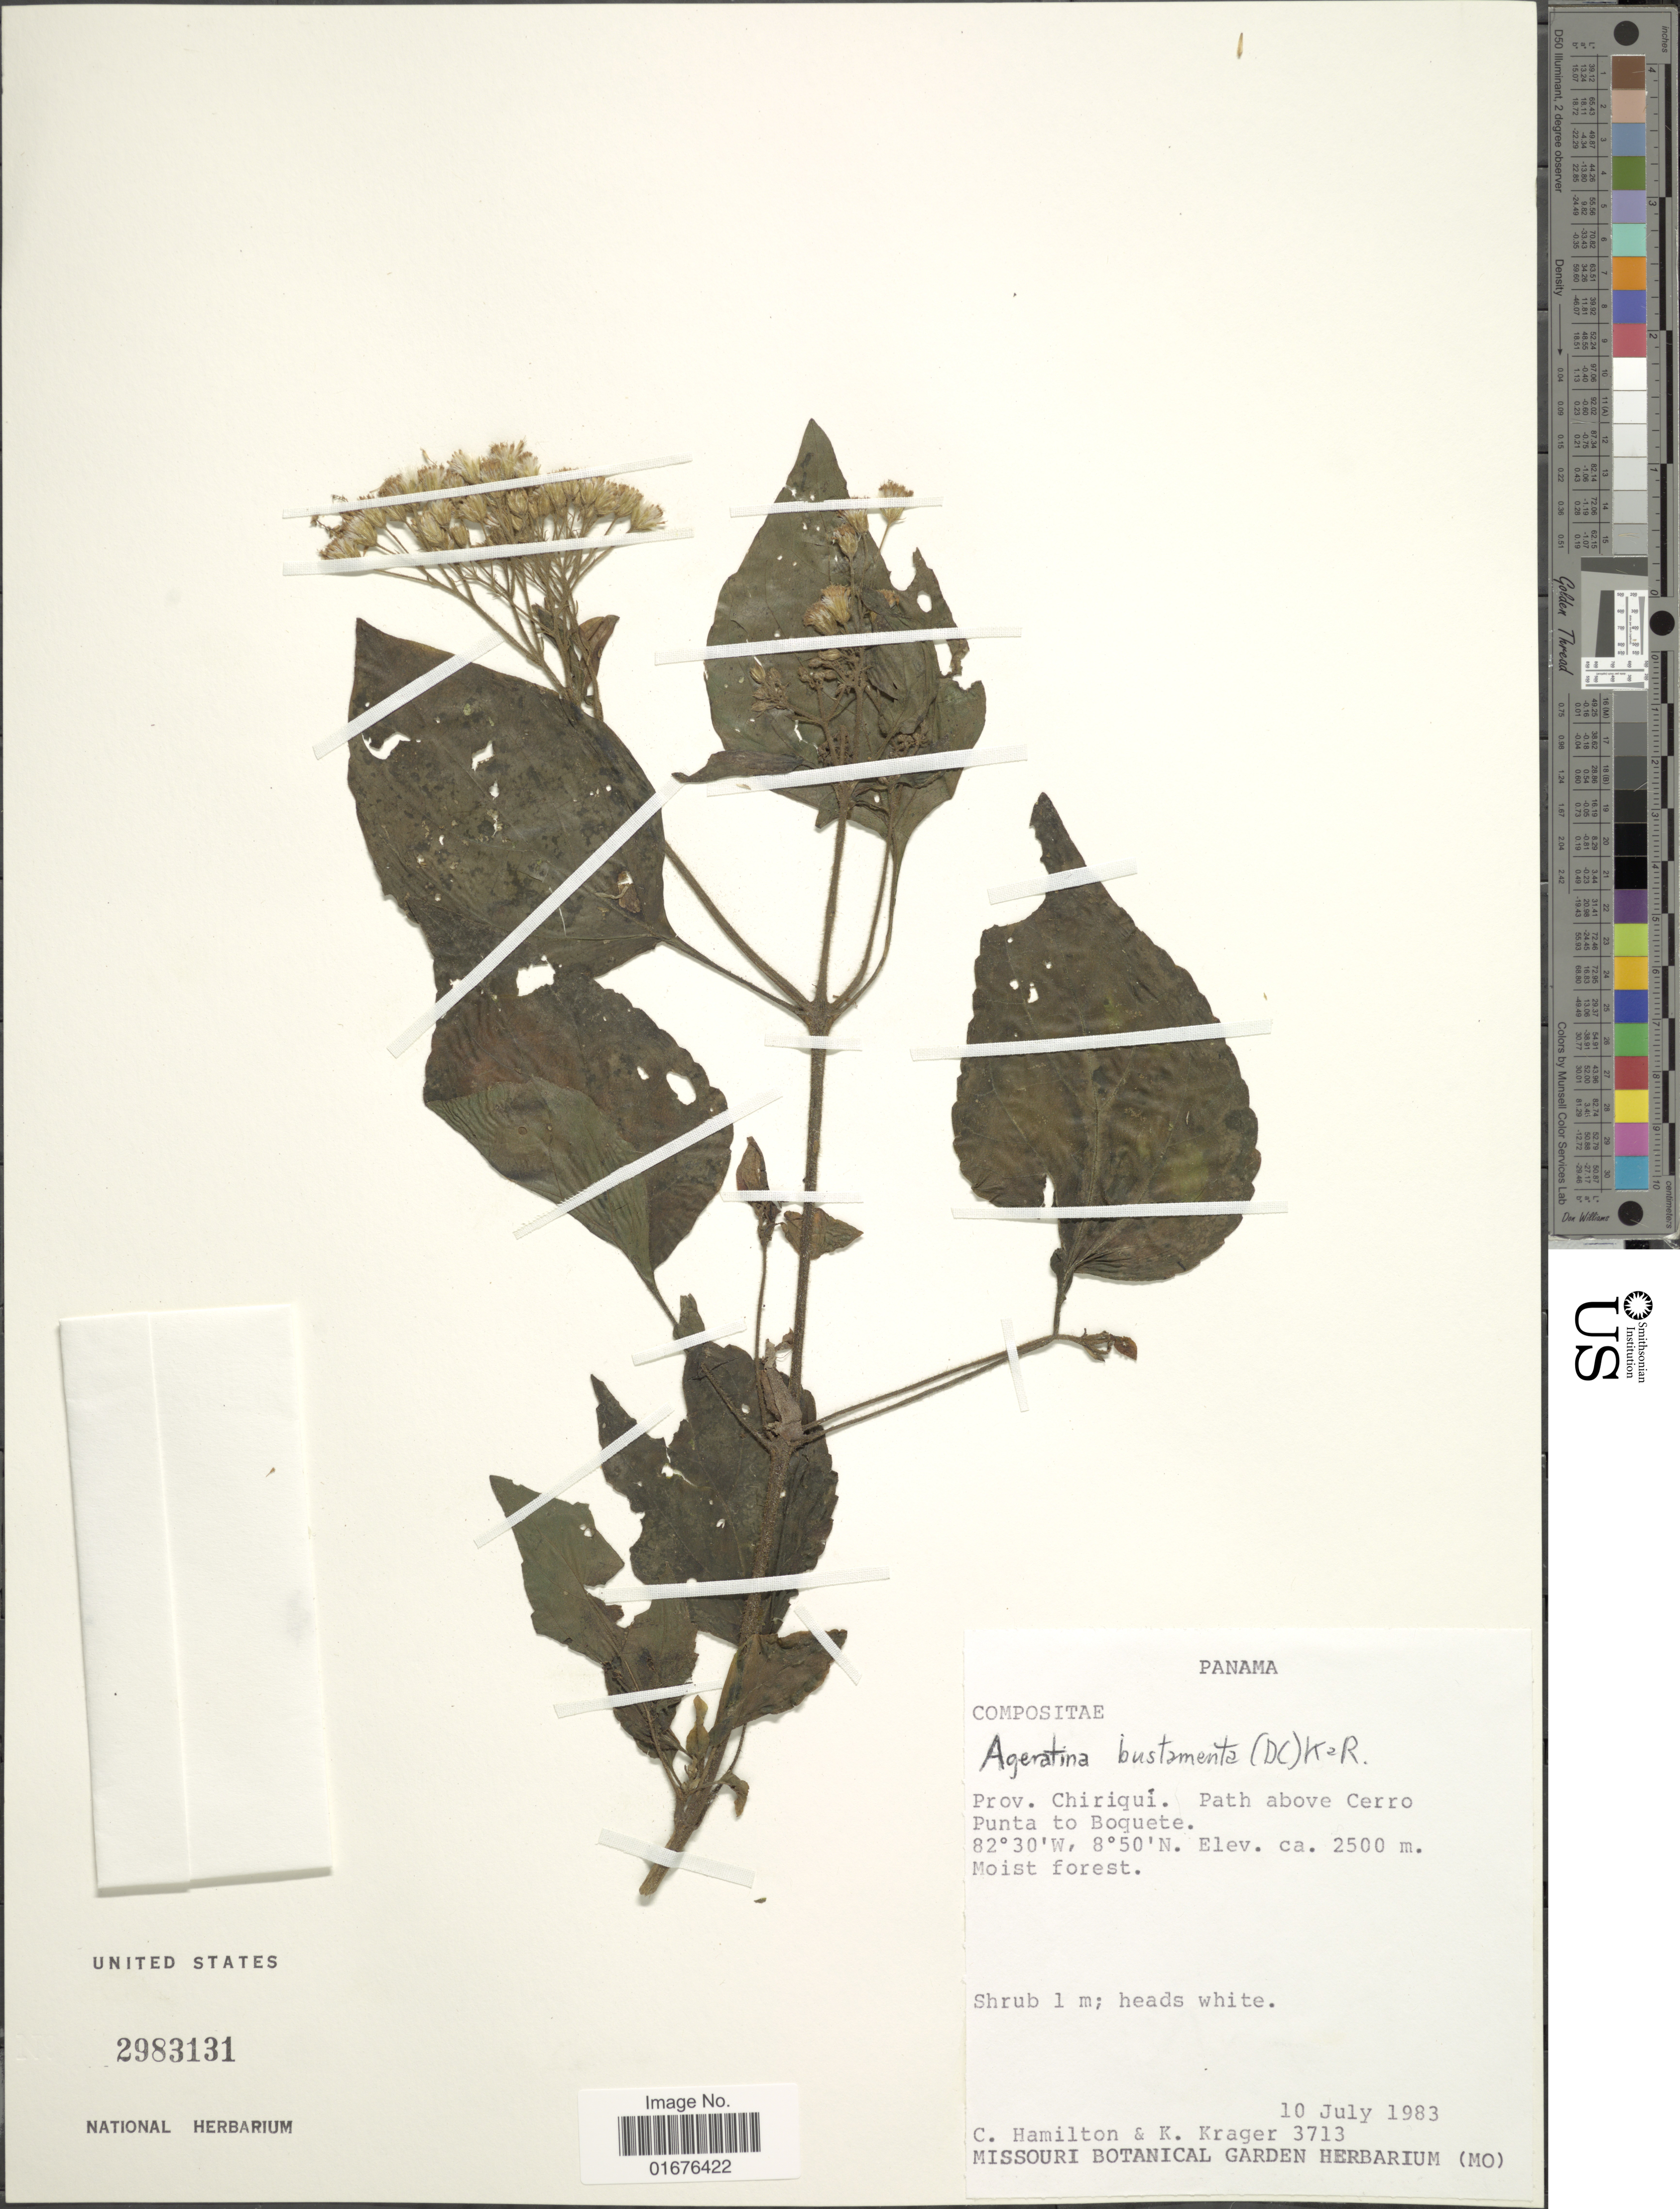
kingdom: Plantae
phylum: Tracheophyta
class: Magnoliopsida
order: Asterales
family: Asteraceae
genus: Ageratina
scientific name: Ageratina pichinchensis var. bustamenta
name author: (DC.) R.M. King & H. Rob.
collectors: C. Hamilton & K. Krager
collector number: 3713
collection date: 1983-07-10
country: Panama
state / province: Chiriqui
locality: Path above Cerro Punta to Boquete, moist forest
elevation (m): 2500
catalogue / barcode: US 2983131